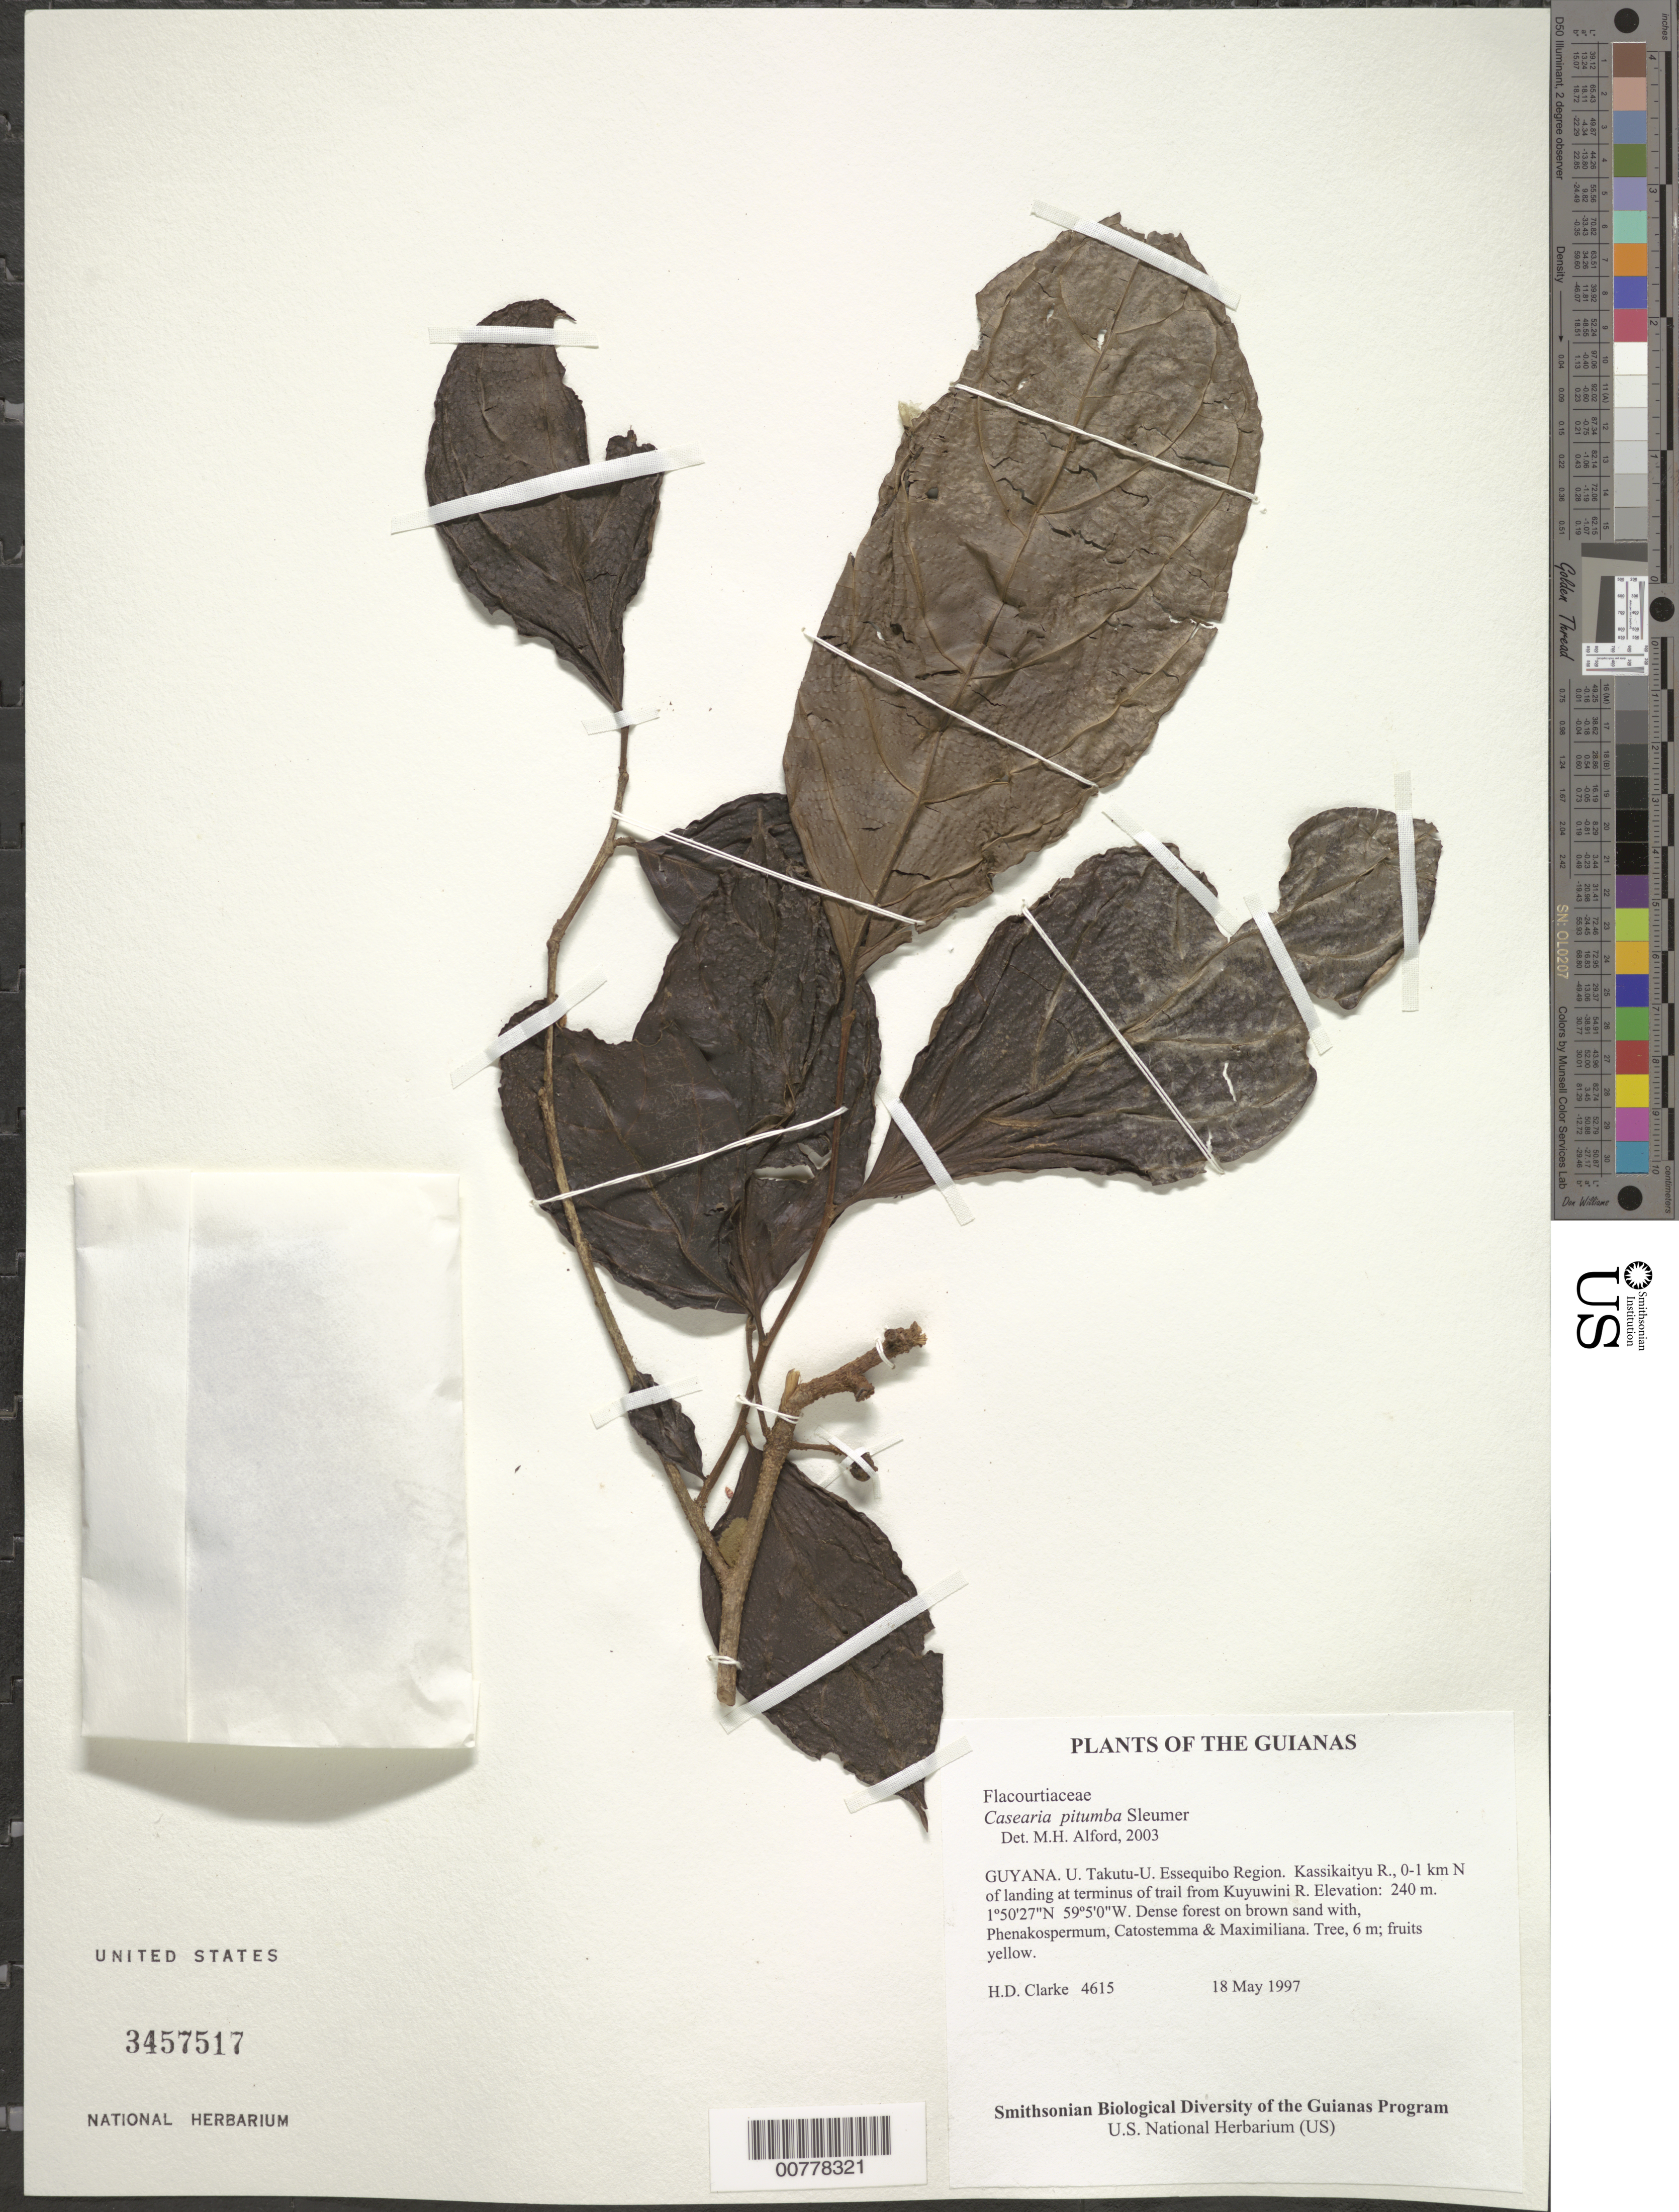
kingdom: Plantae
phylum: Tracheophyta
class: Magnoliopsida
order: Malpighiales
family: Salicaceae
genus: Casearia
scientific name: Casearia pitumba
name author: Sleumer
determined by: Liesner, R. L.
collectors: H. D. Clarke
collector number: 4615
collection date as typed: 18 May 1997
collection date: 1997-05-18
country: Guyana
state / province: U. Takutu-U. Essequibo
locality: Kassikaityu R., 0-1 km N of landing at terminus of trail from Kuyuwini R.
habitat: Dense forest on brown sand with, Phenakospermum, Catostemma & Maximiliana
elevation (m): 240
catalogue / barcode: US 3457517